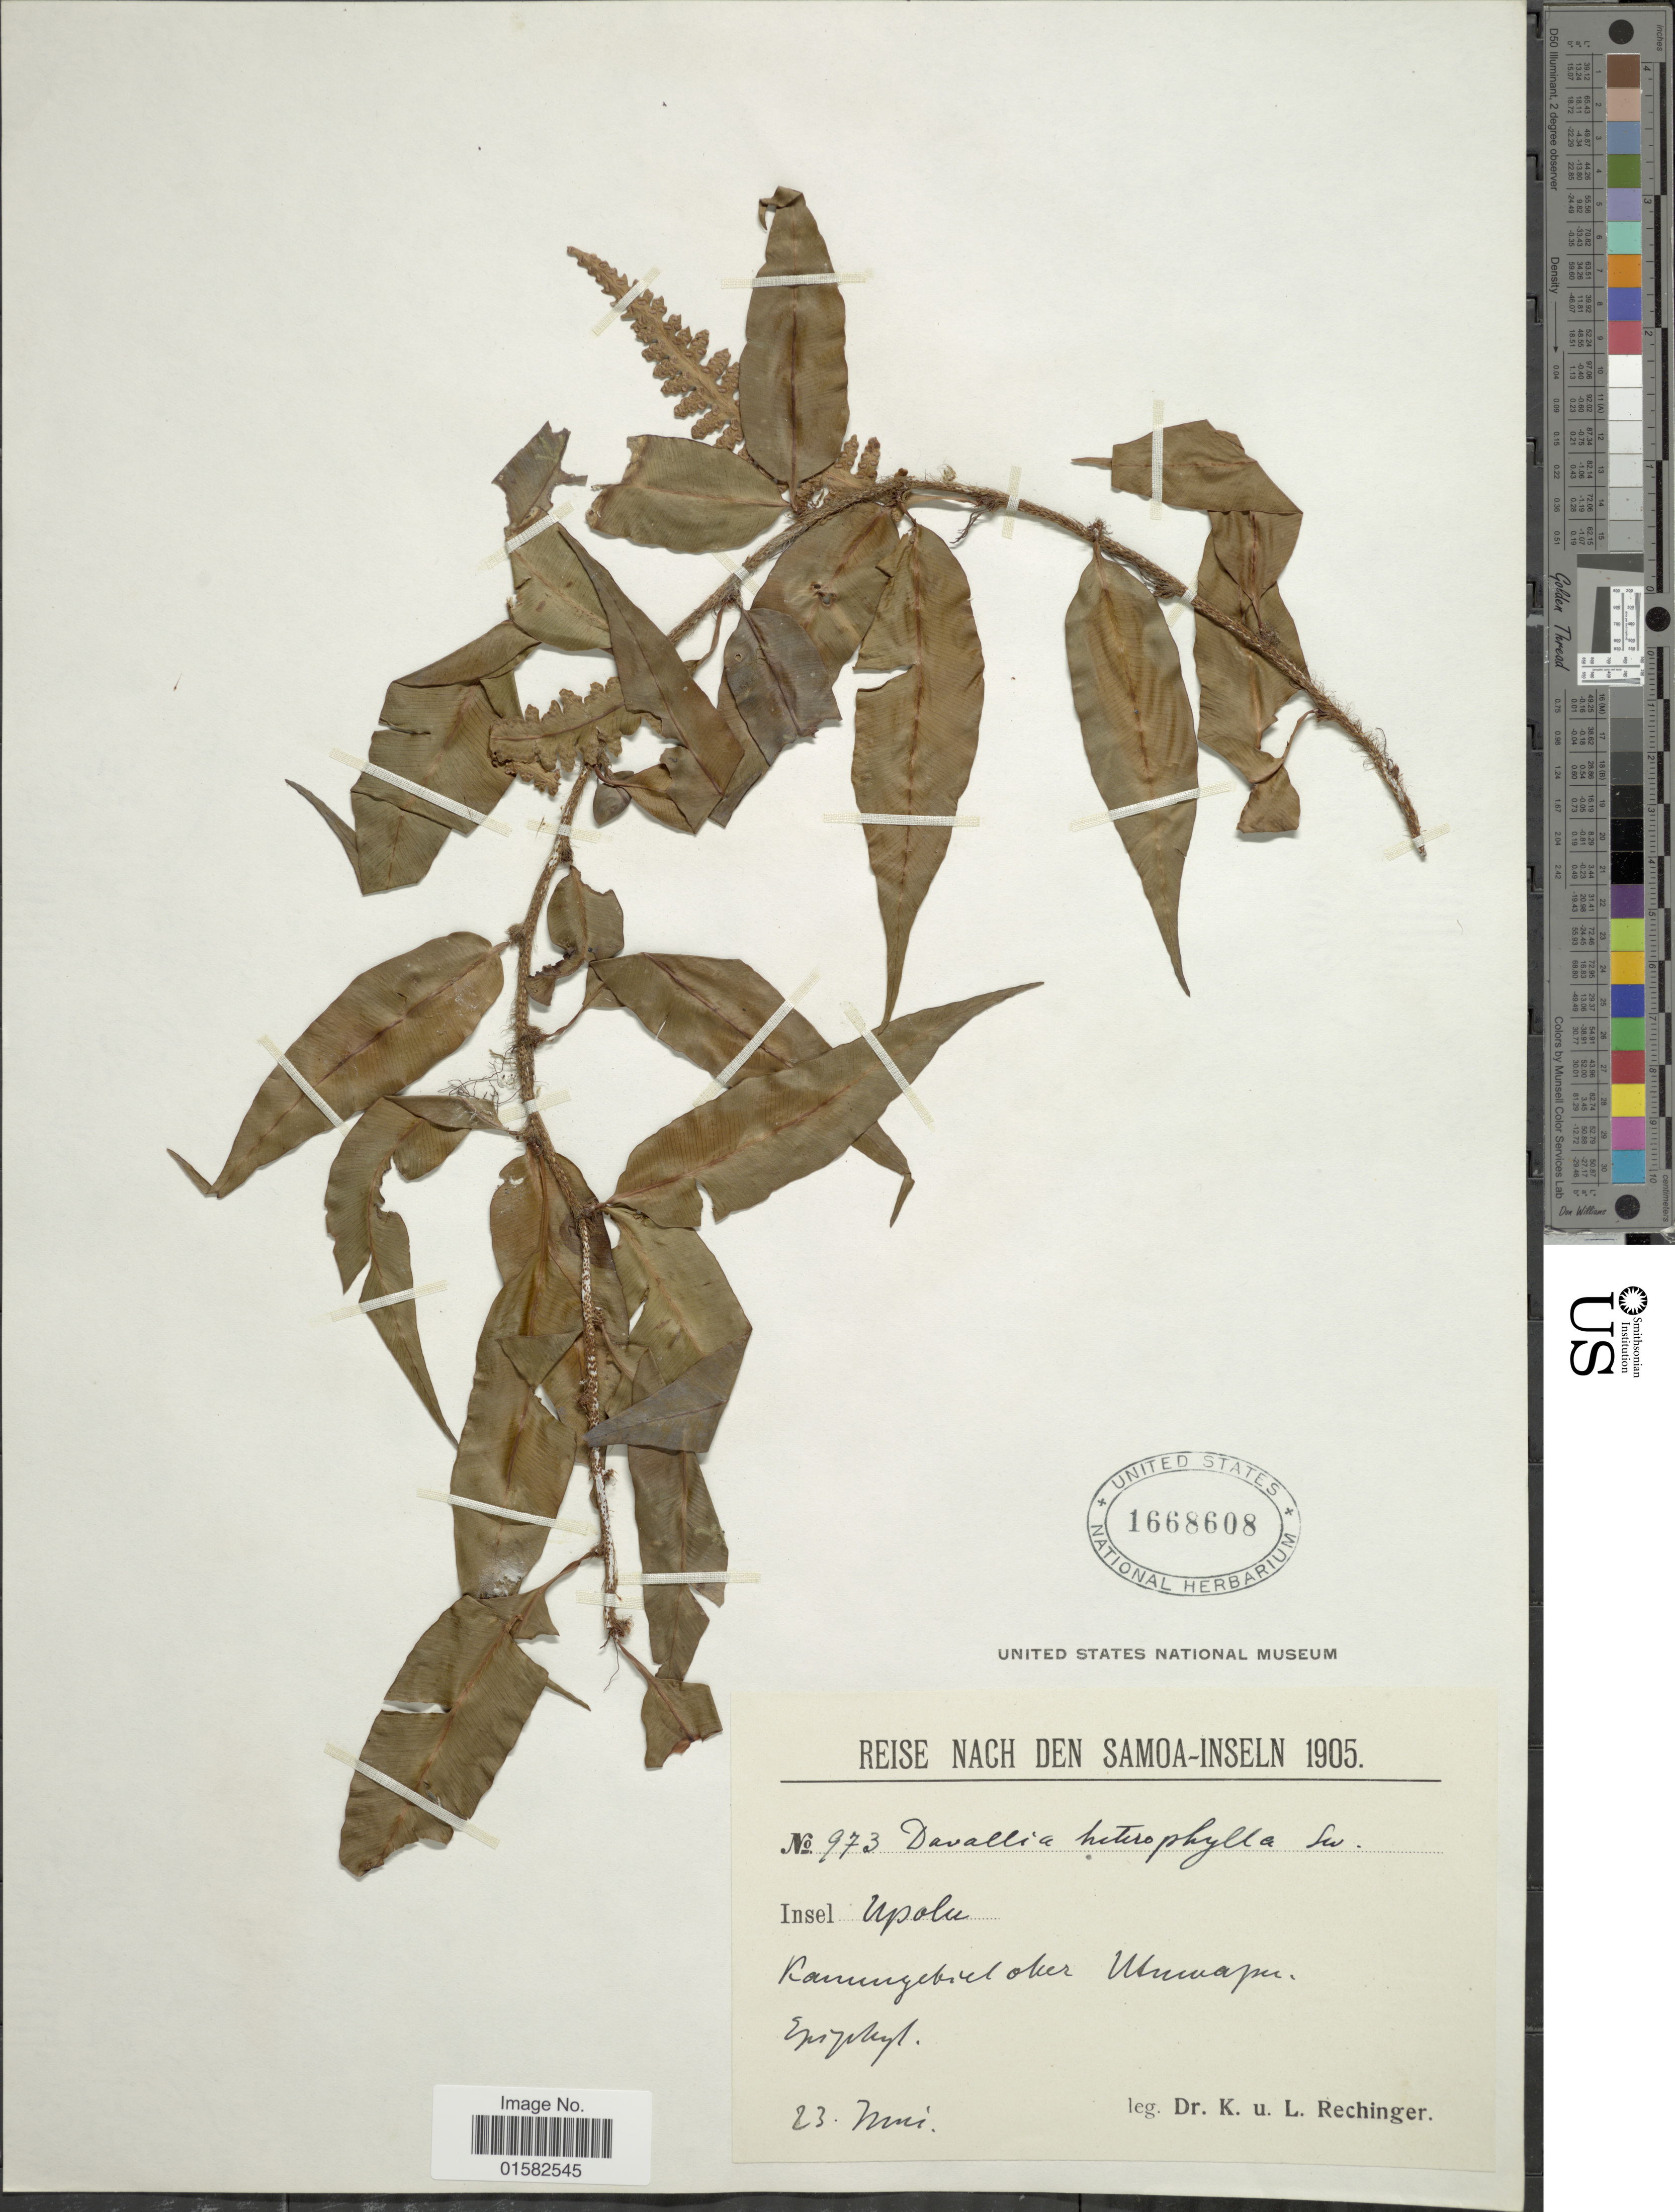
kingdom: Plantae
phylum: Tracheophyta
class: Polypodiopsida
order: Polypodiales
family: Davalliaceae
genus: Humata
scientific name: Humata heterophylla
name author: (Sm.) Desv.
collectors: K. Rechinger & L. Rechinger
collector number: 973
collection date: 1905-05-23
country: Samoa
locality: Upolu, Kamugebied oker Utumaou [interpreted]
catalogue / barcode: US 1668608